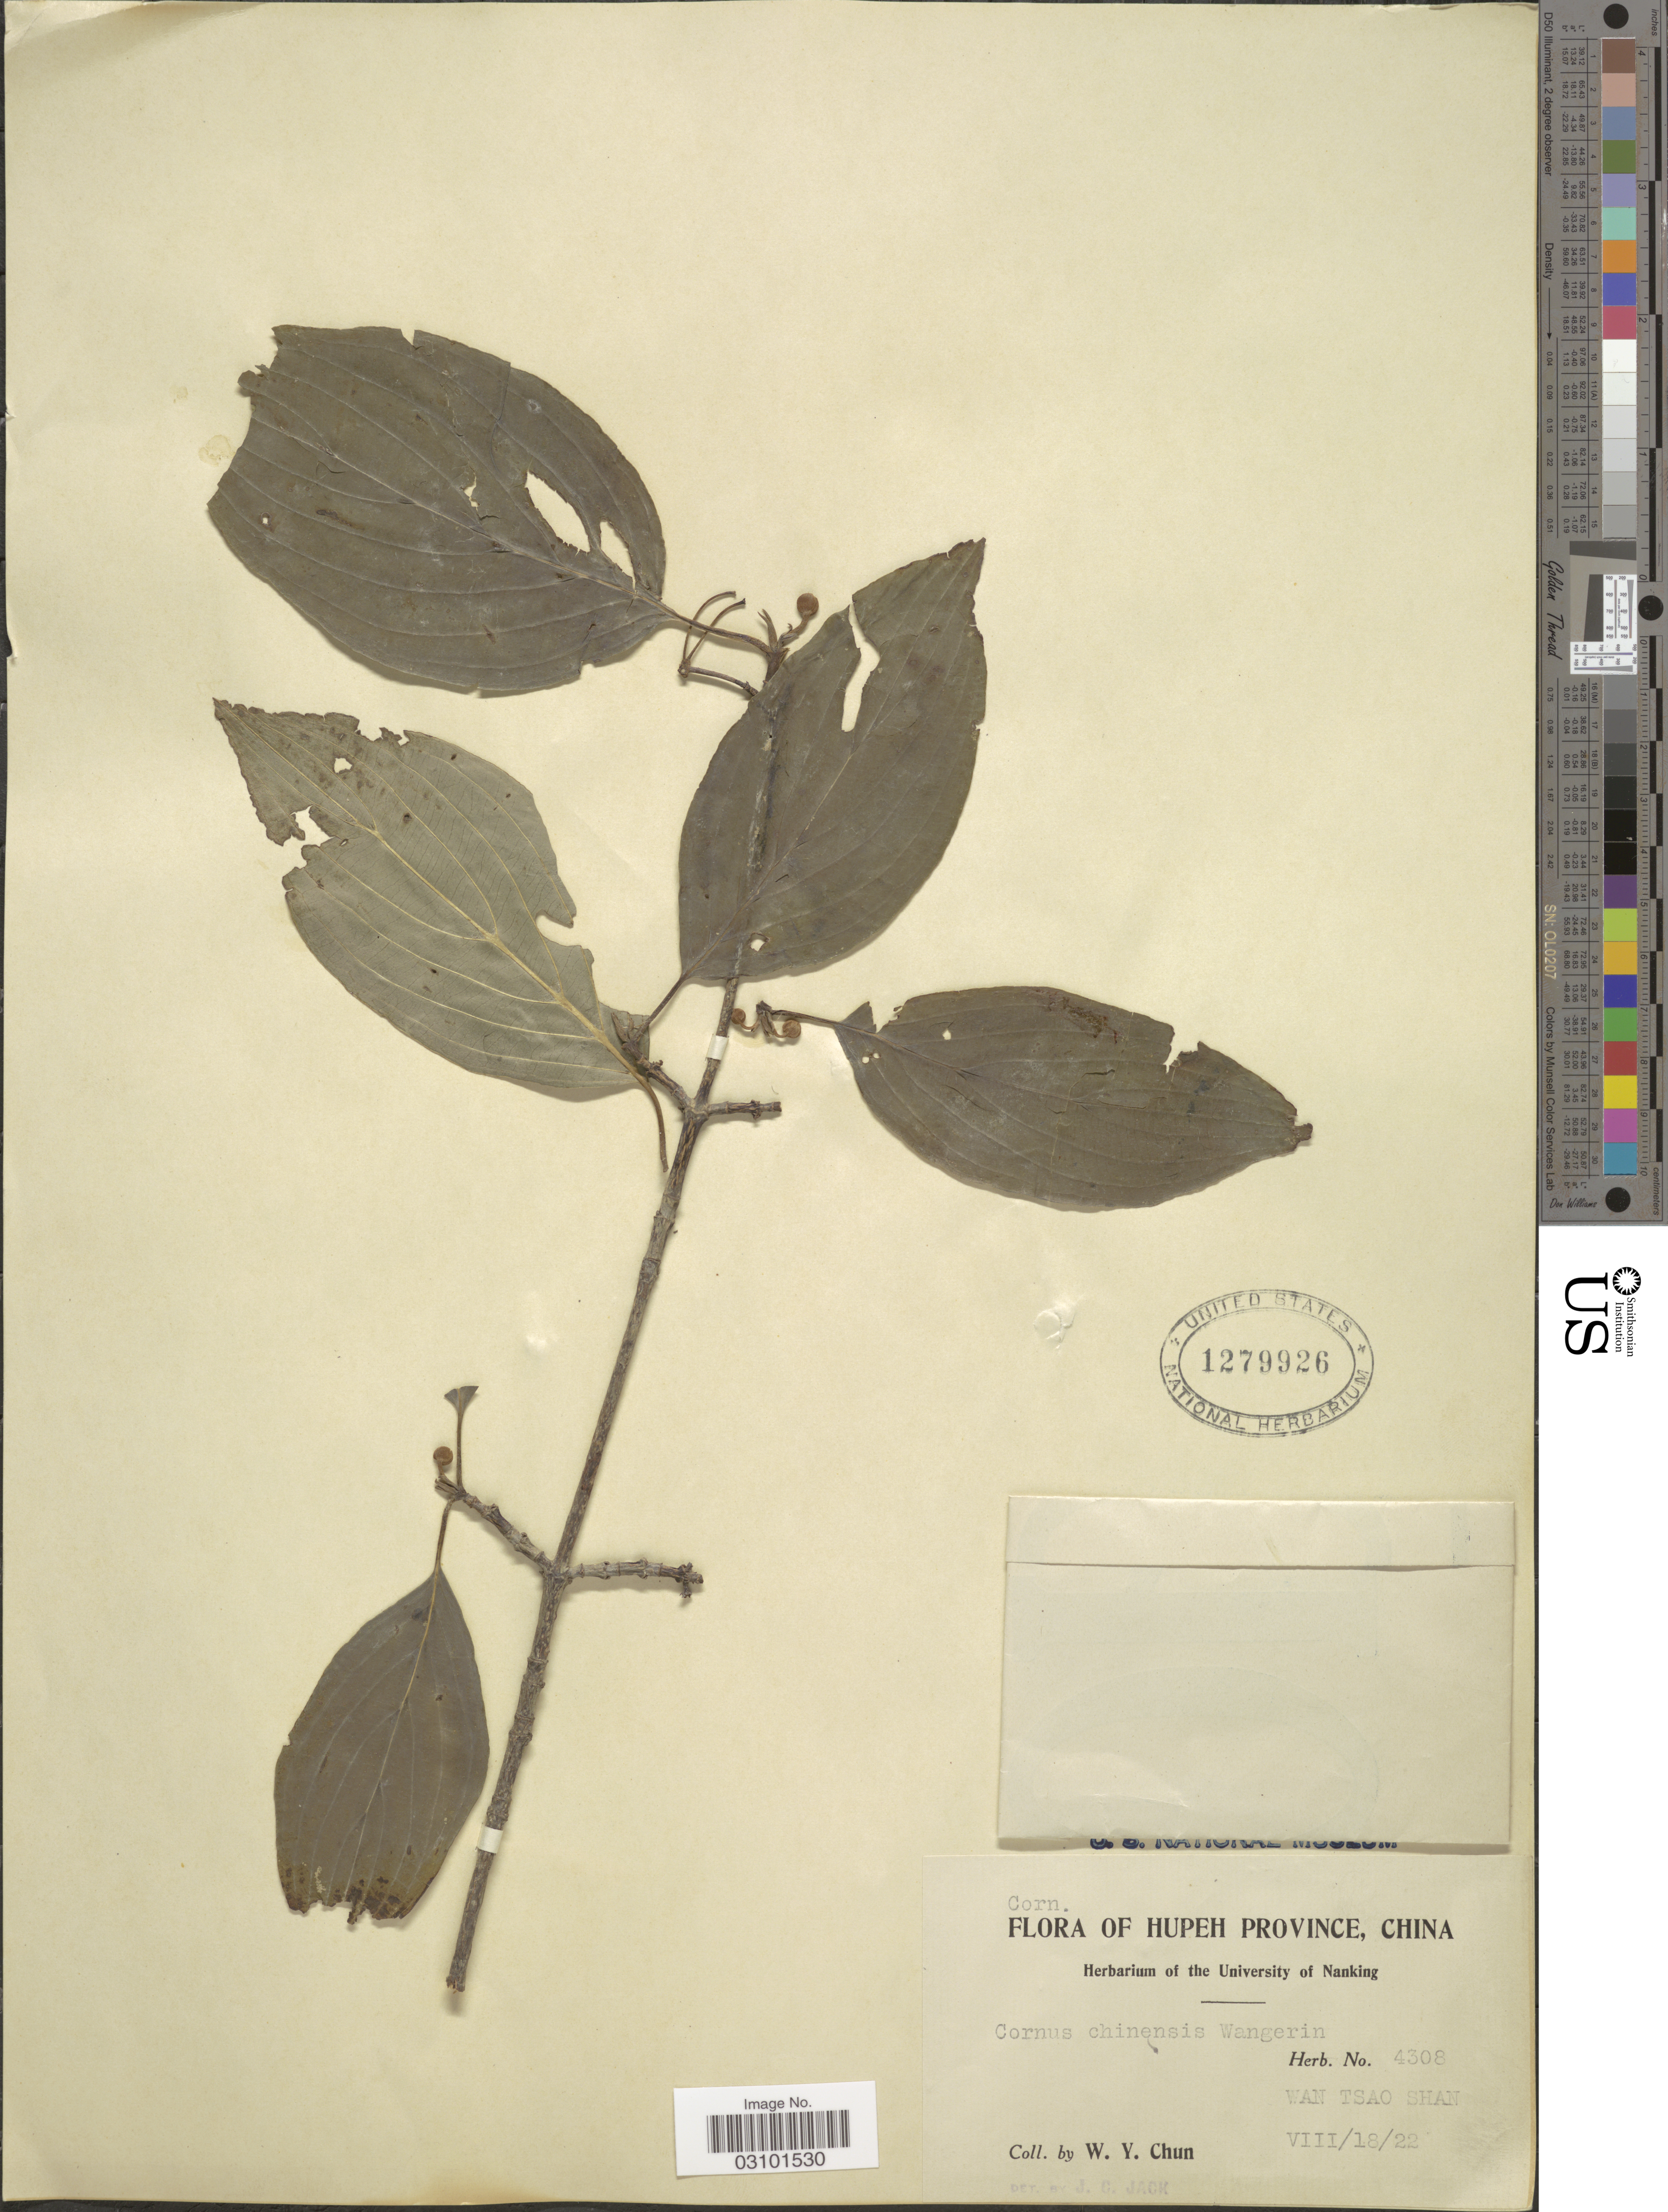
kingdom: Plantae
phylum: Tracheophyta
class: Magnoliopsida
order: Cornales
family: Cornaceae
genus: Cornus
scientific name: Cornus chinensis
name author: Wangerin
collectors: W. Y. Chun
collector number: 4308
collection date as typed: Transcribed d/m/y: 18/8/22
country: China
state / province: Hubei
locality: Hupeh Province. Wan Tsao Shan.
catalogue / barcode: US 1279926